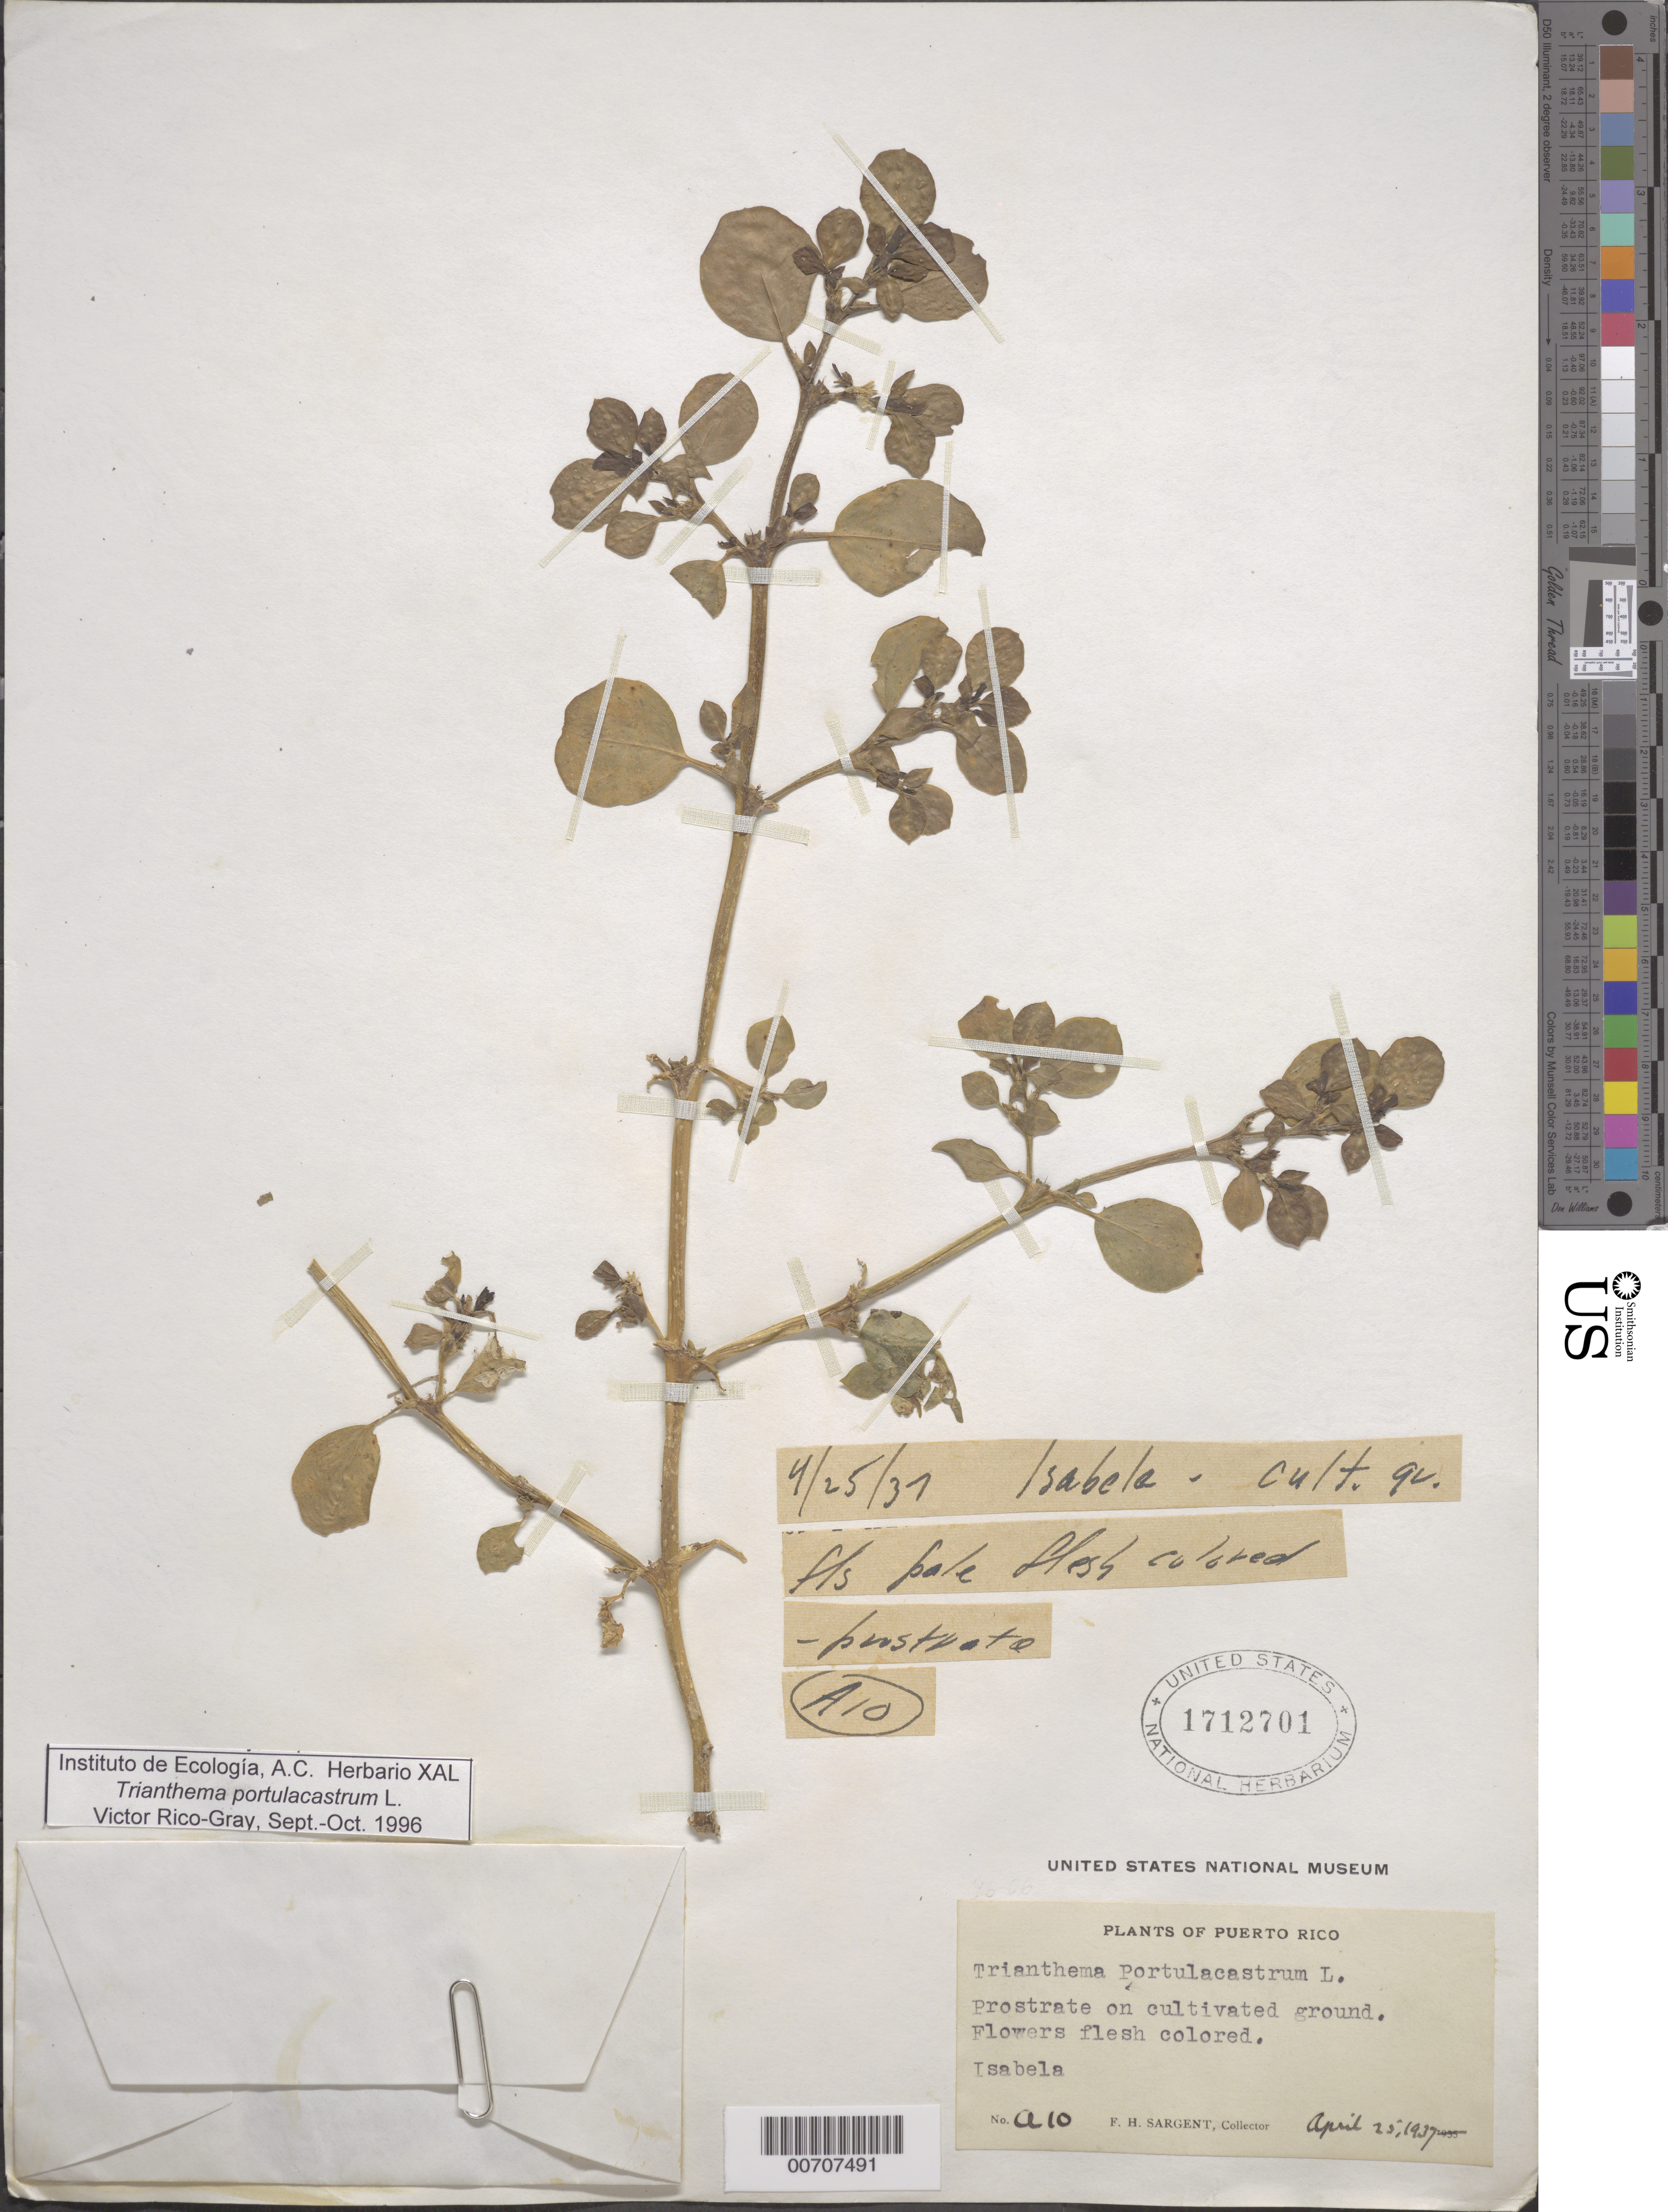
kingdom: Plantae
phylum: Tracheophyta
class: Magnoliopsida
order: Caryophyllales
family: Aizoaceae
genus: Trianthema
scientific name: Trianthema portulacastrum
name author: L.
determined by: Rico-Gray, V., (IEB), Instituto de Ecologia, A.C.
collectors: F. H. Sargent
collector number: A 10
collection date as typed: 25 Apr 1937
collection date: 1937-04-25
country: Puerto Rico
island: Greater Antilles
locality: Isabela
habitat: Cultivated ground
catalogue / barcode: US 1712701